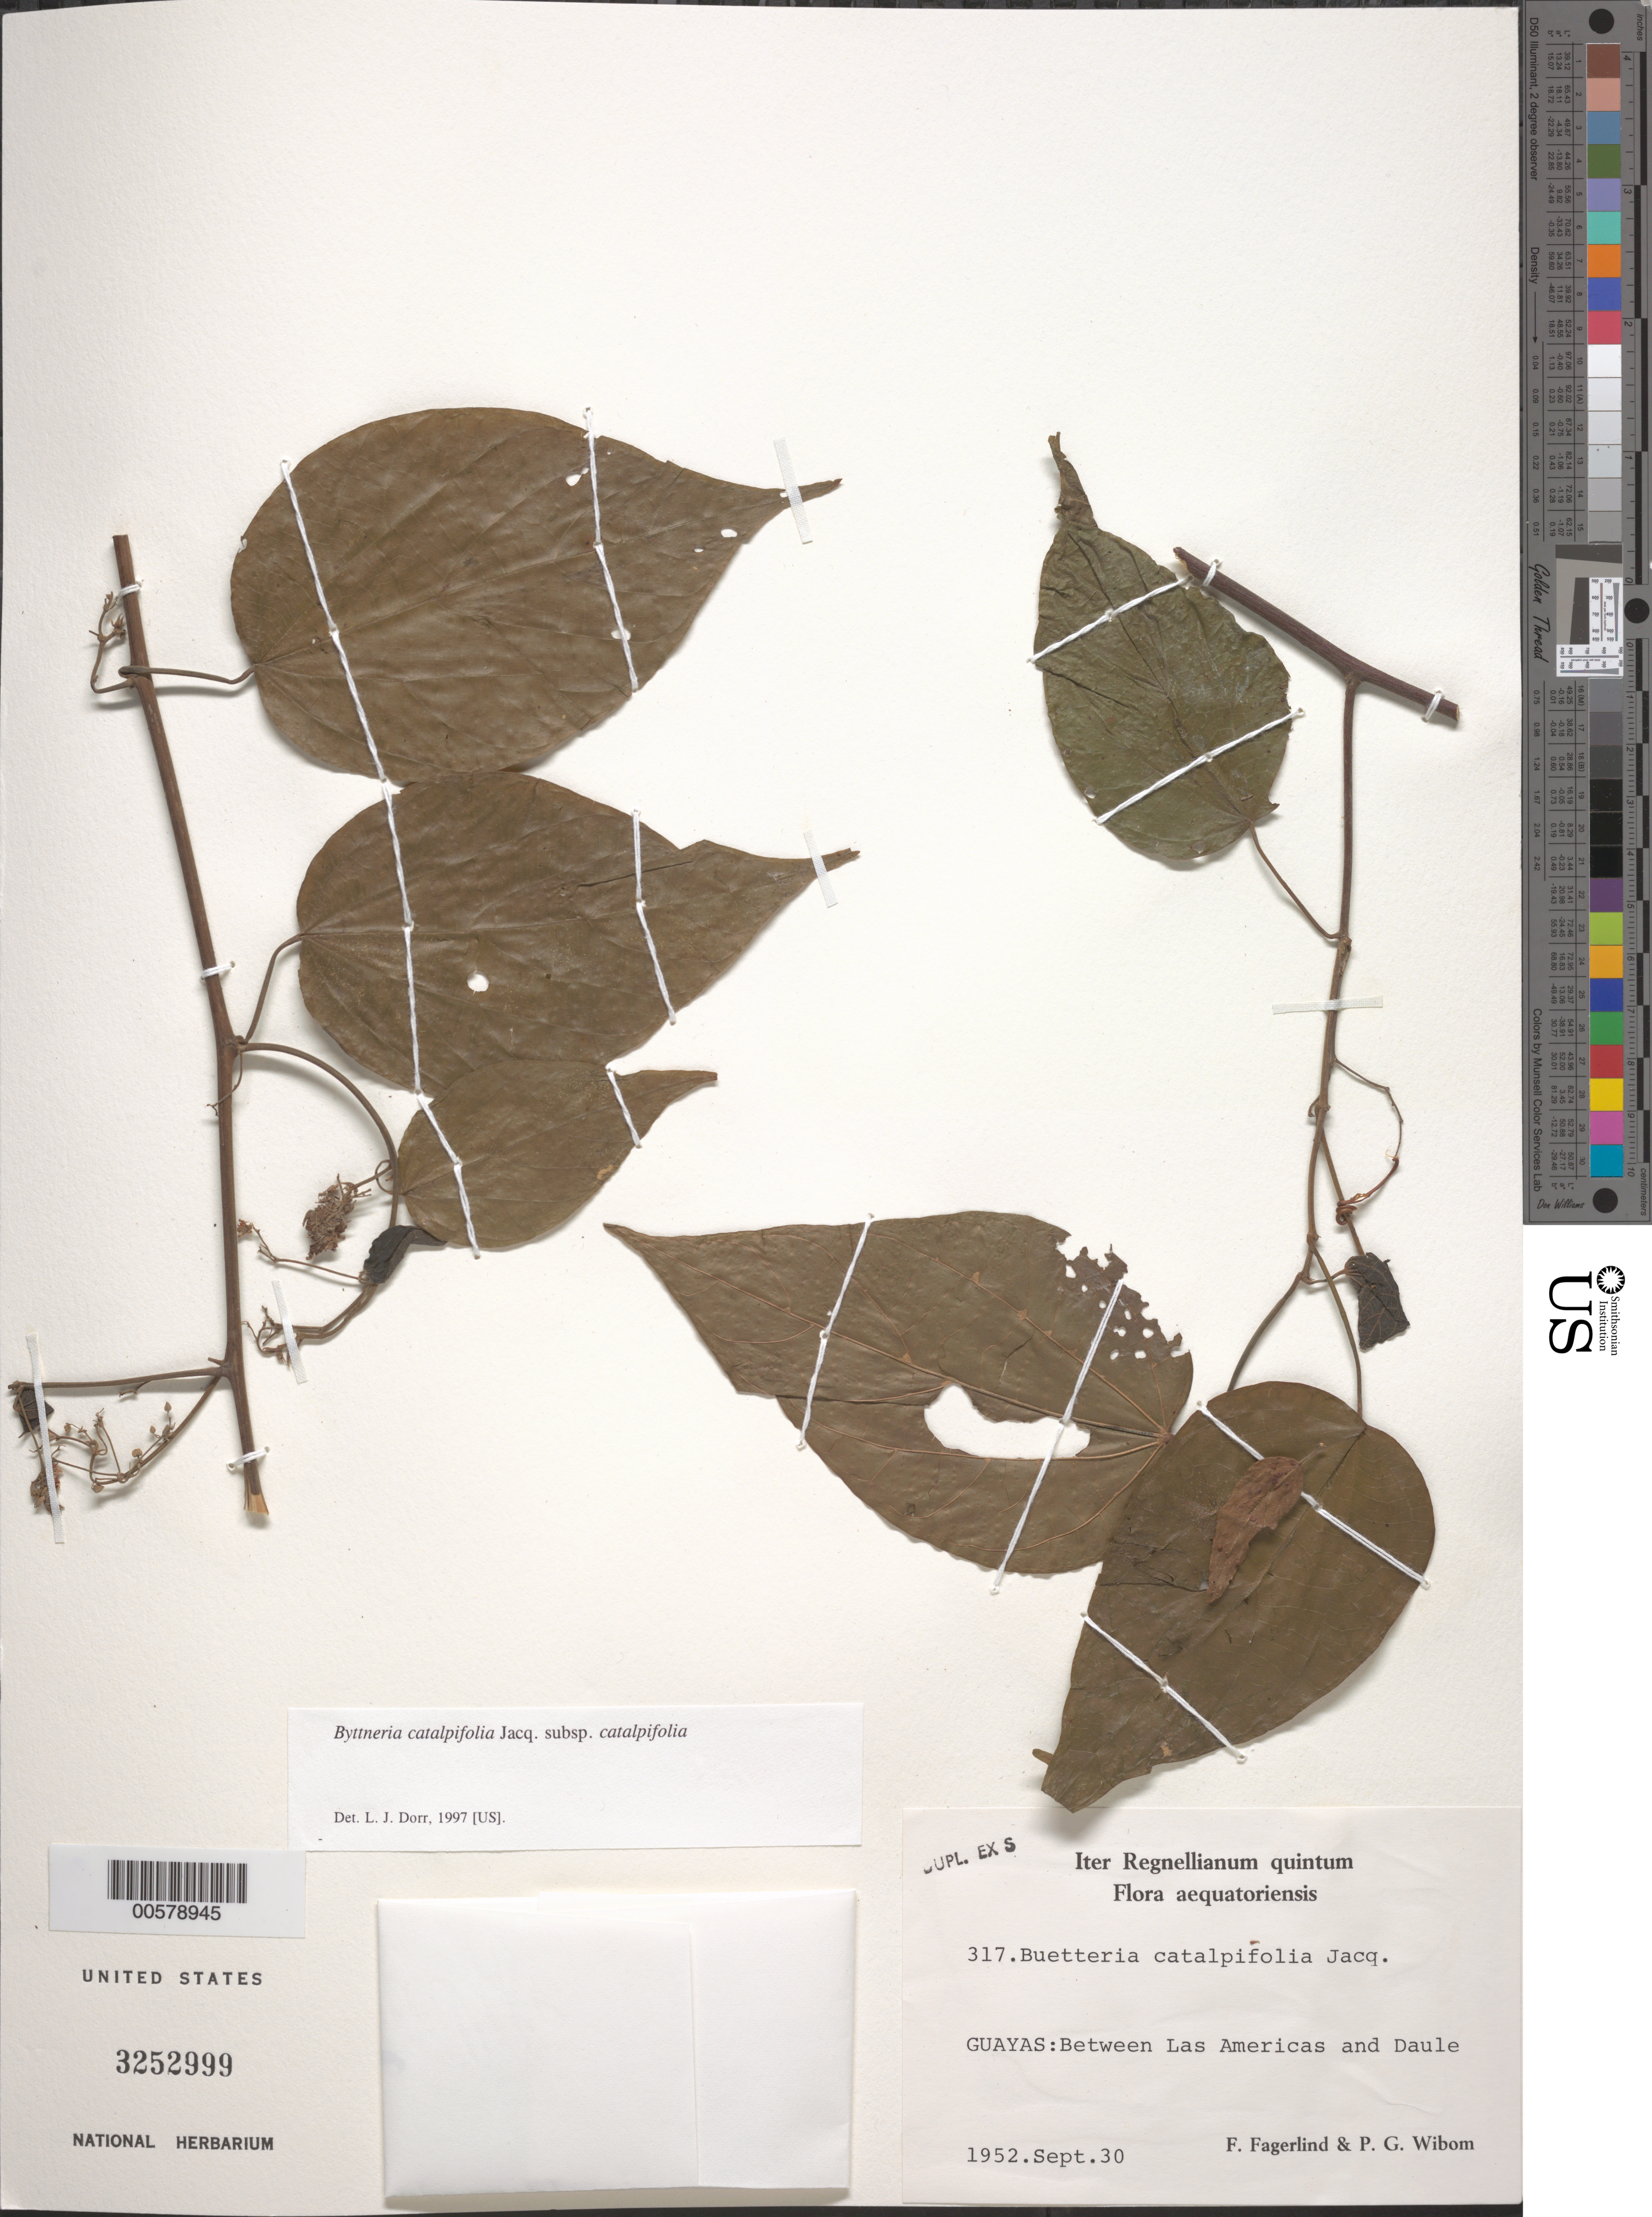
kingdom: Plantae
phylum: Tracheophyta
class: Magnoliopsida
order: Malvales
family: Malvaceae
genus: Byttneria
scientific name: Byttneria catalpifolia subsp. catalpifolia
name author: Jacq.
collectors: F. Fagerlind & P. Wibom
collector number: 317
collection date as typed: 30 Sep 1952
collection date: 1952-09-30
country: Ecuador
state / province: Guayas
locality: Between Las Americas and Daule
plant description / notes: NY, S-2, US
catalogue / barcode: US 3252999